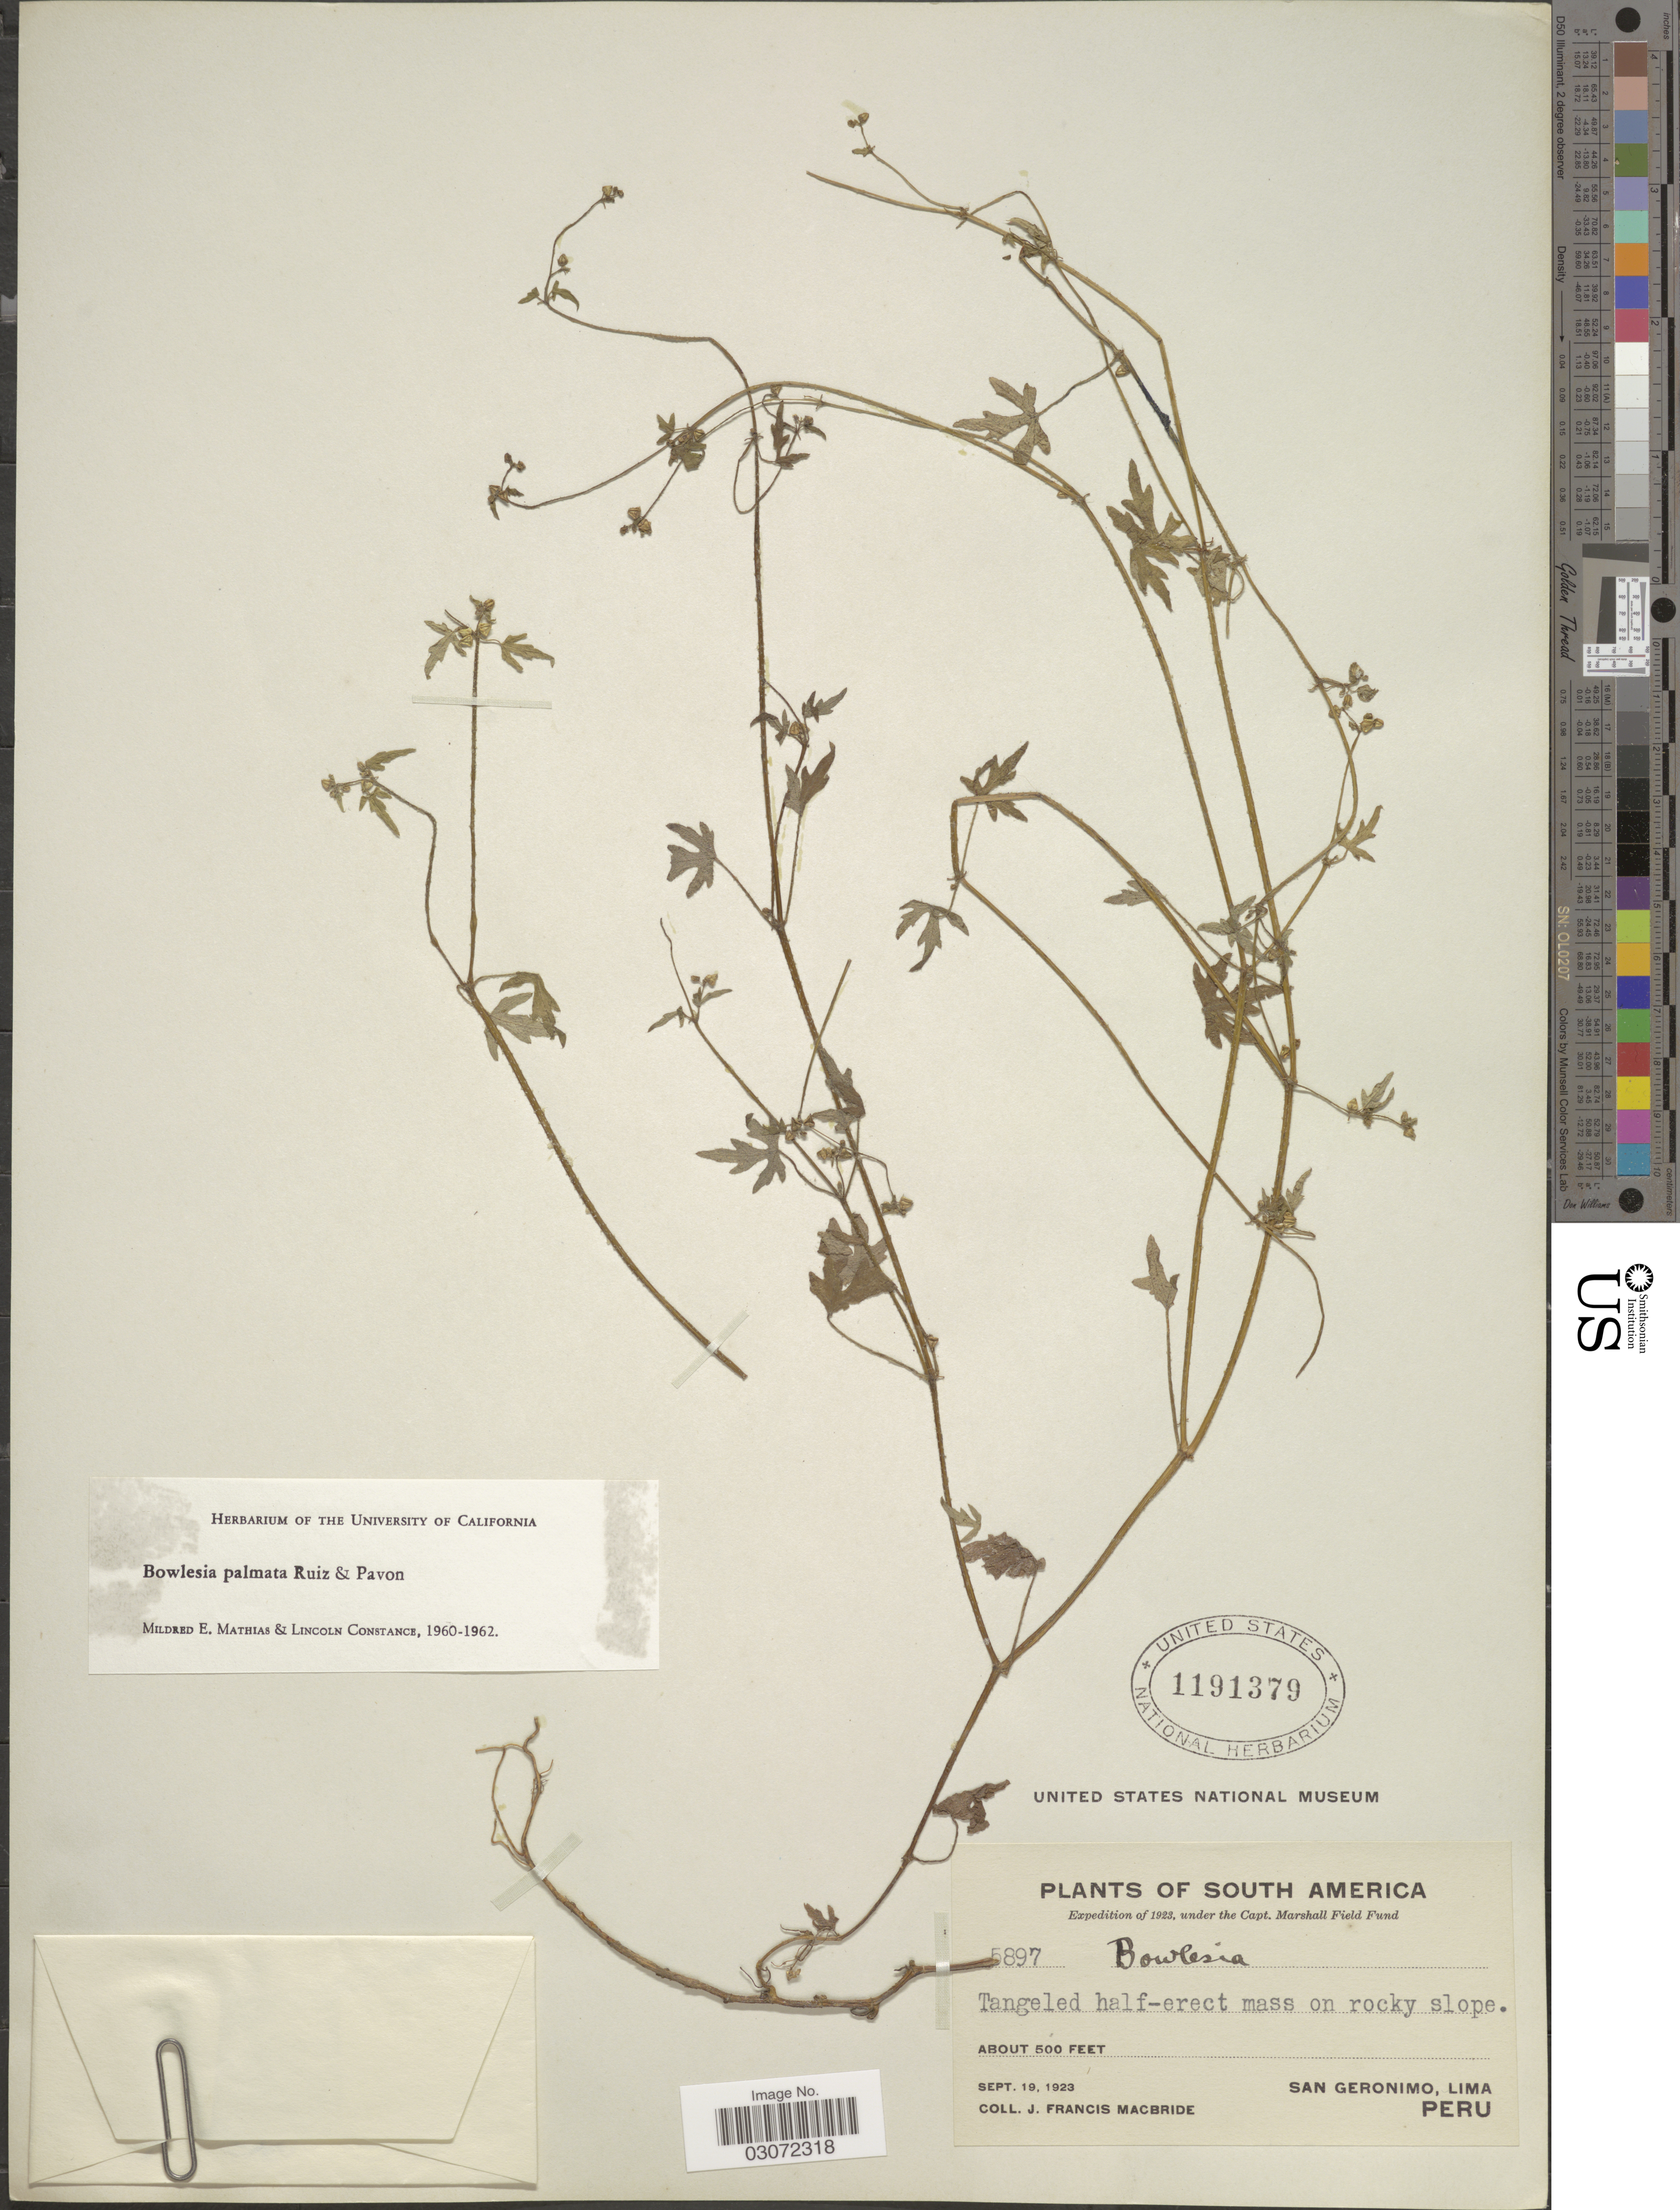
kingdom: Plantae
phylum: Tracheophyta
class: Magnoliopsida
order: Apiales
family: Apiaceae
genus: Bowlesia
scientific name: Bowlesia palmata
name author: Ruiz & Pav.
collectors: J. F. Macbride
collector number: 5897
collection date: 1923-09-19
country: Peru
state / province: Lima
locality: San Geronimo.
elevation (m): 152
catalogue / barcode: US 1191379